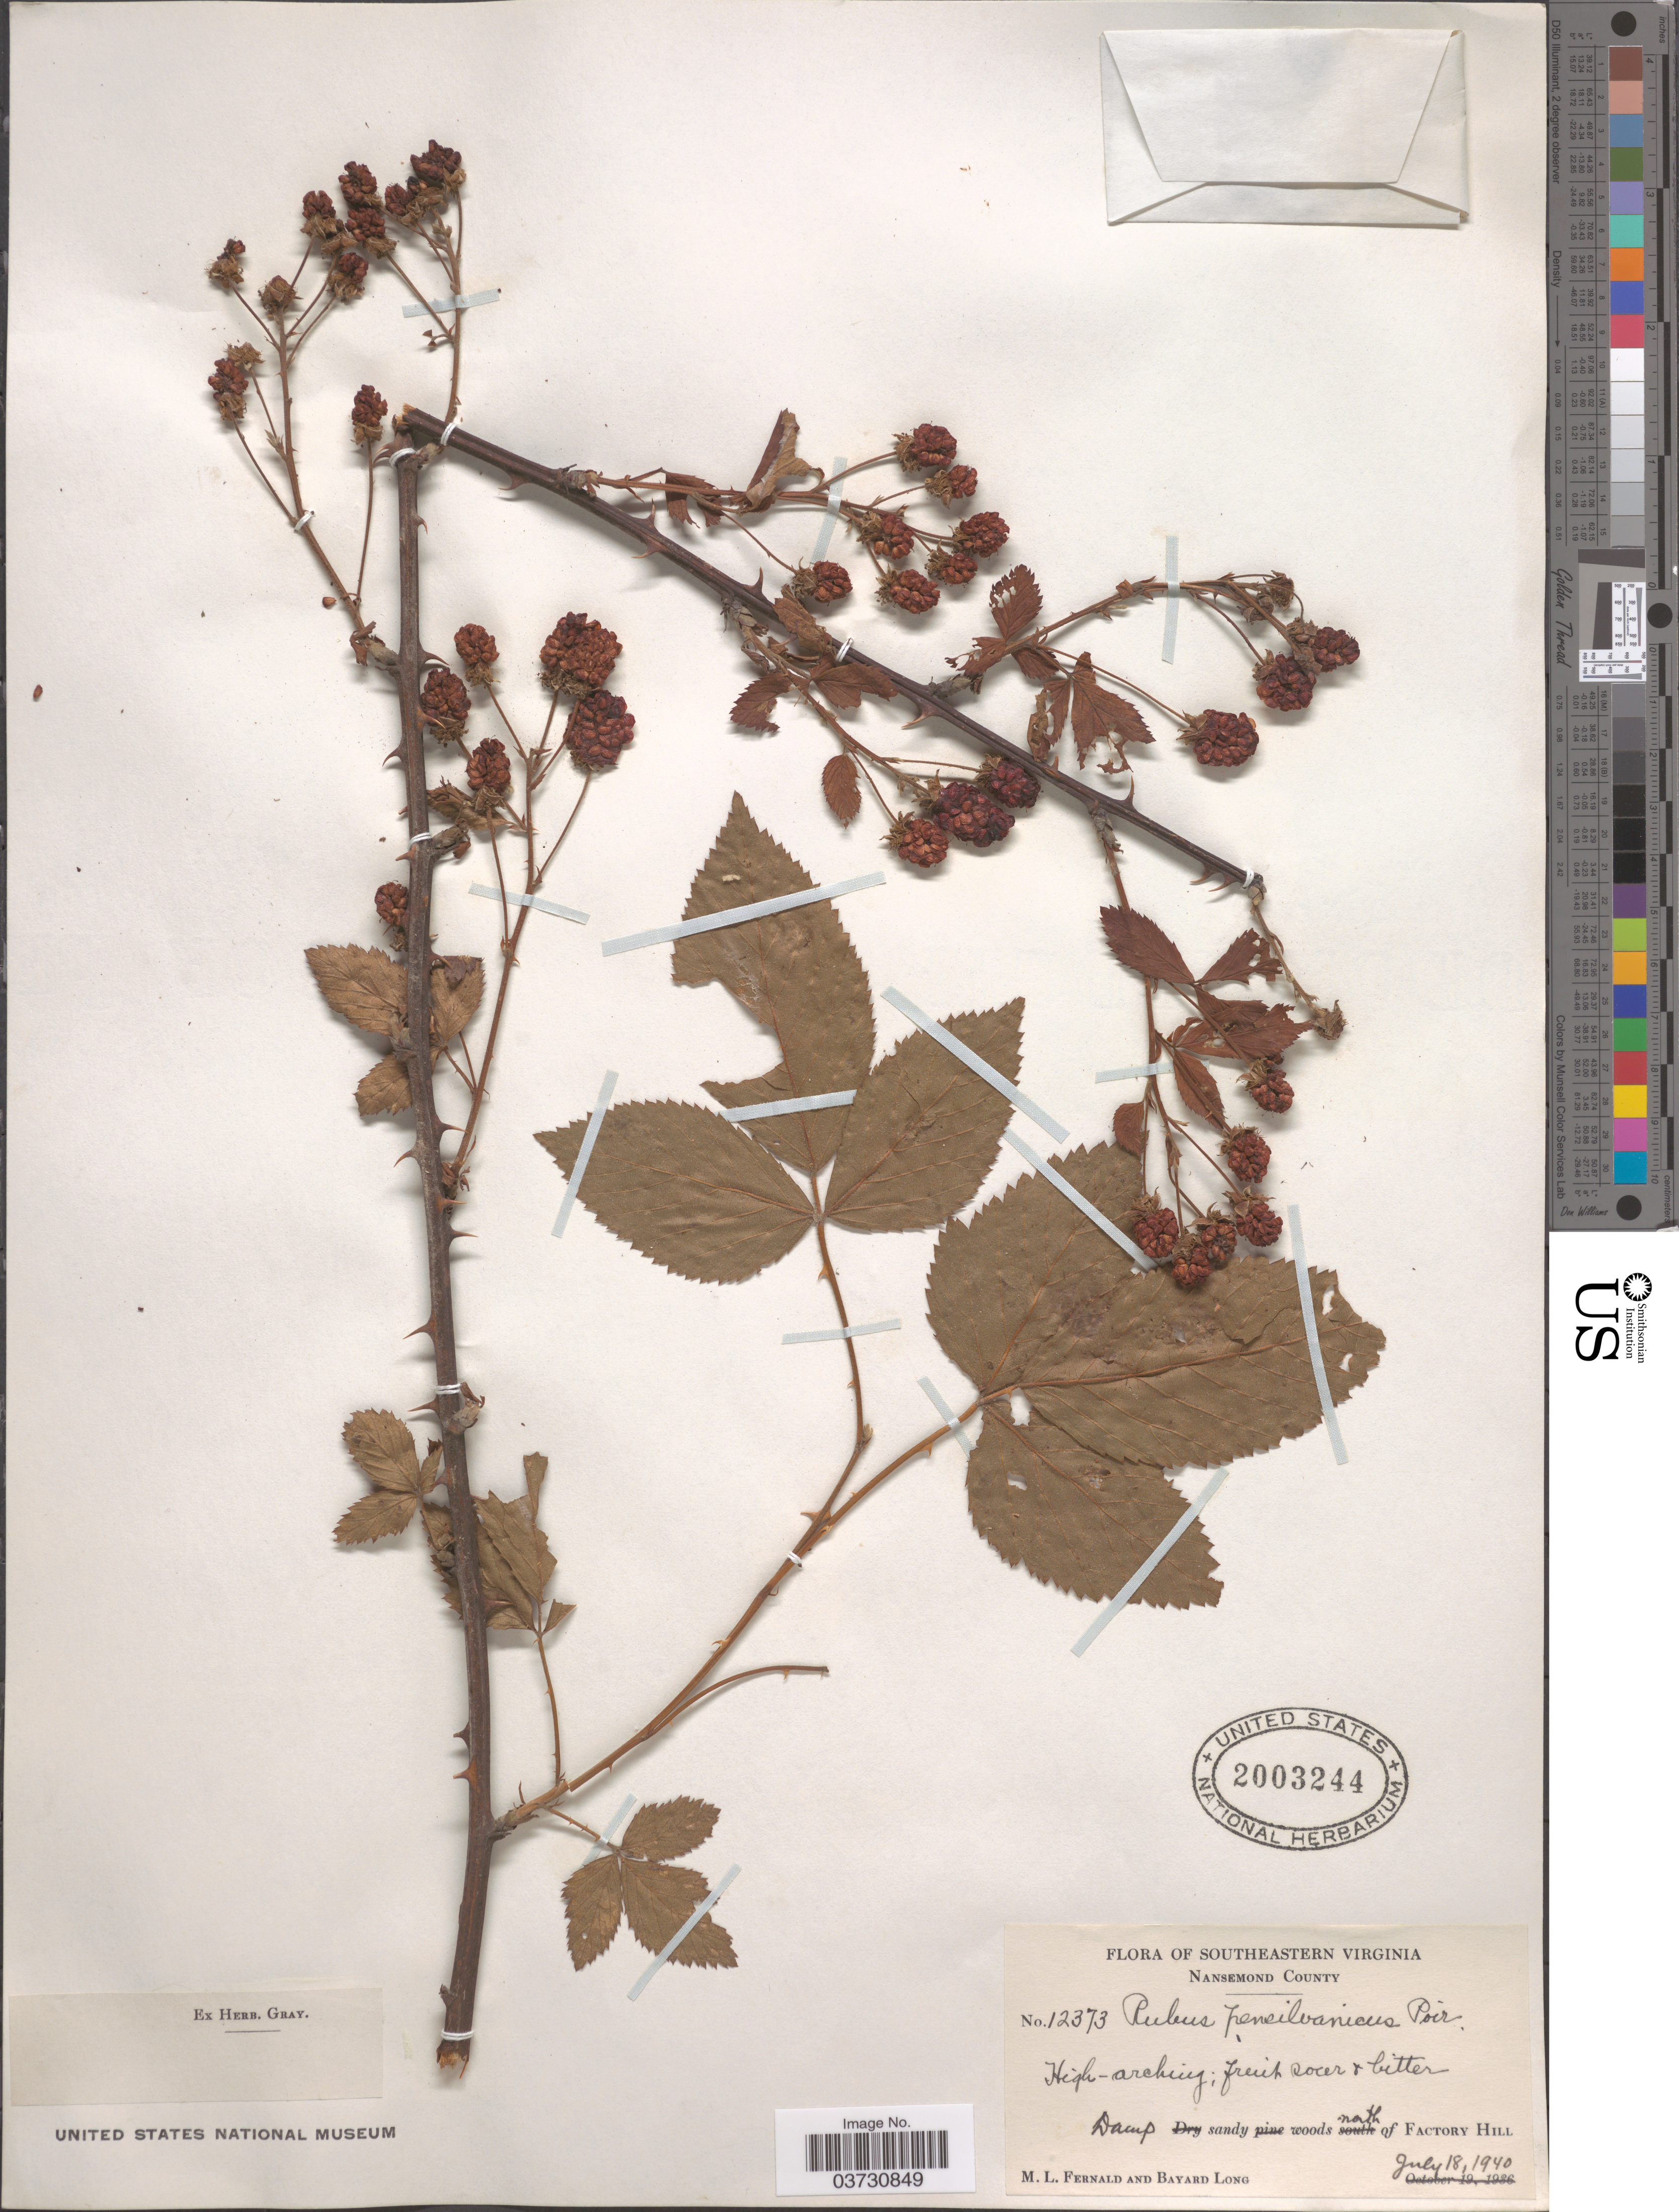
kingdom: Plantae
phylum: Tracheophyta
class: Magnoliopsida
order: Rosales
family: Rosaceae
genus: Rubus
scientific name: Rubus pensilvanicus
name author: Poir.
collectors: M. L. Fernald & B. Long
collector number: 12373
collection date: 1940-07-18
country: United States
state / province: Virginia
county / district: City of Suffolk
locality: Southeastern Virginia. Nansemond County. North of Factory Hill.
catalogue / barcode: US 2003244